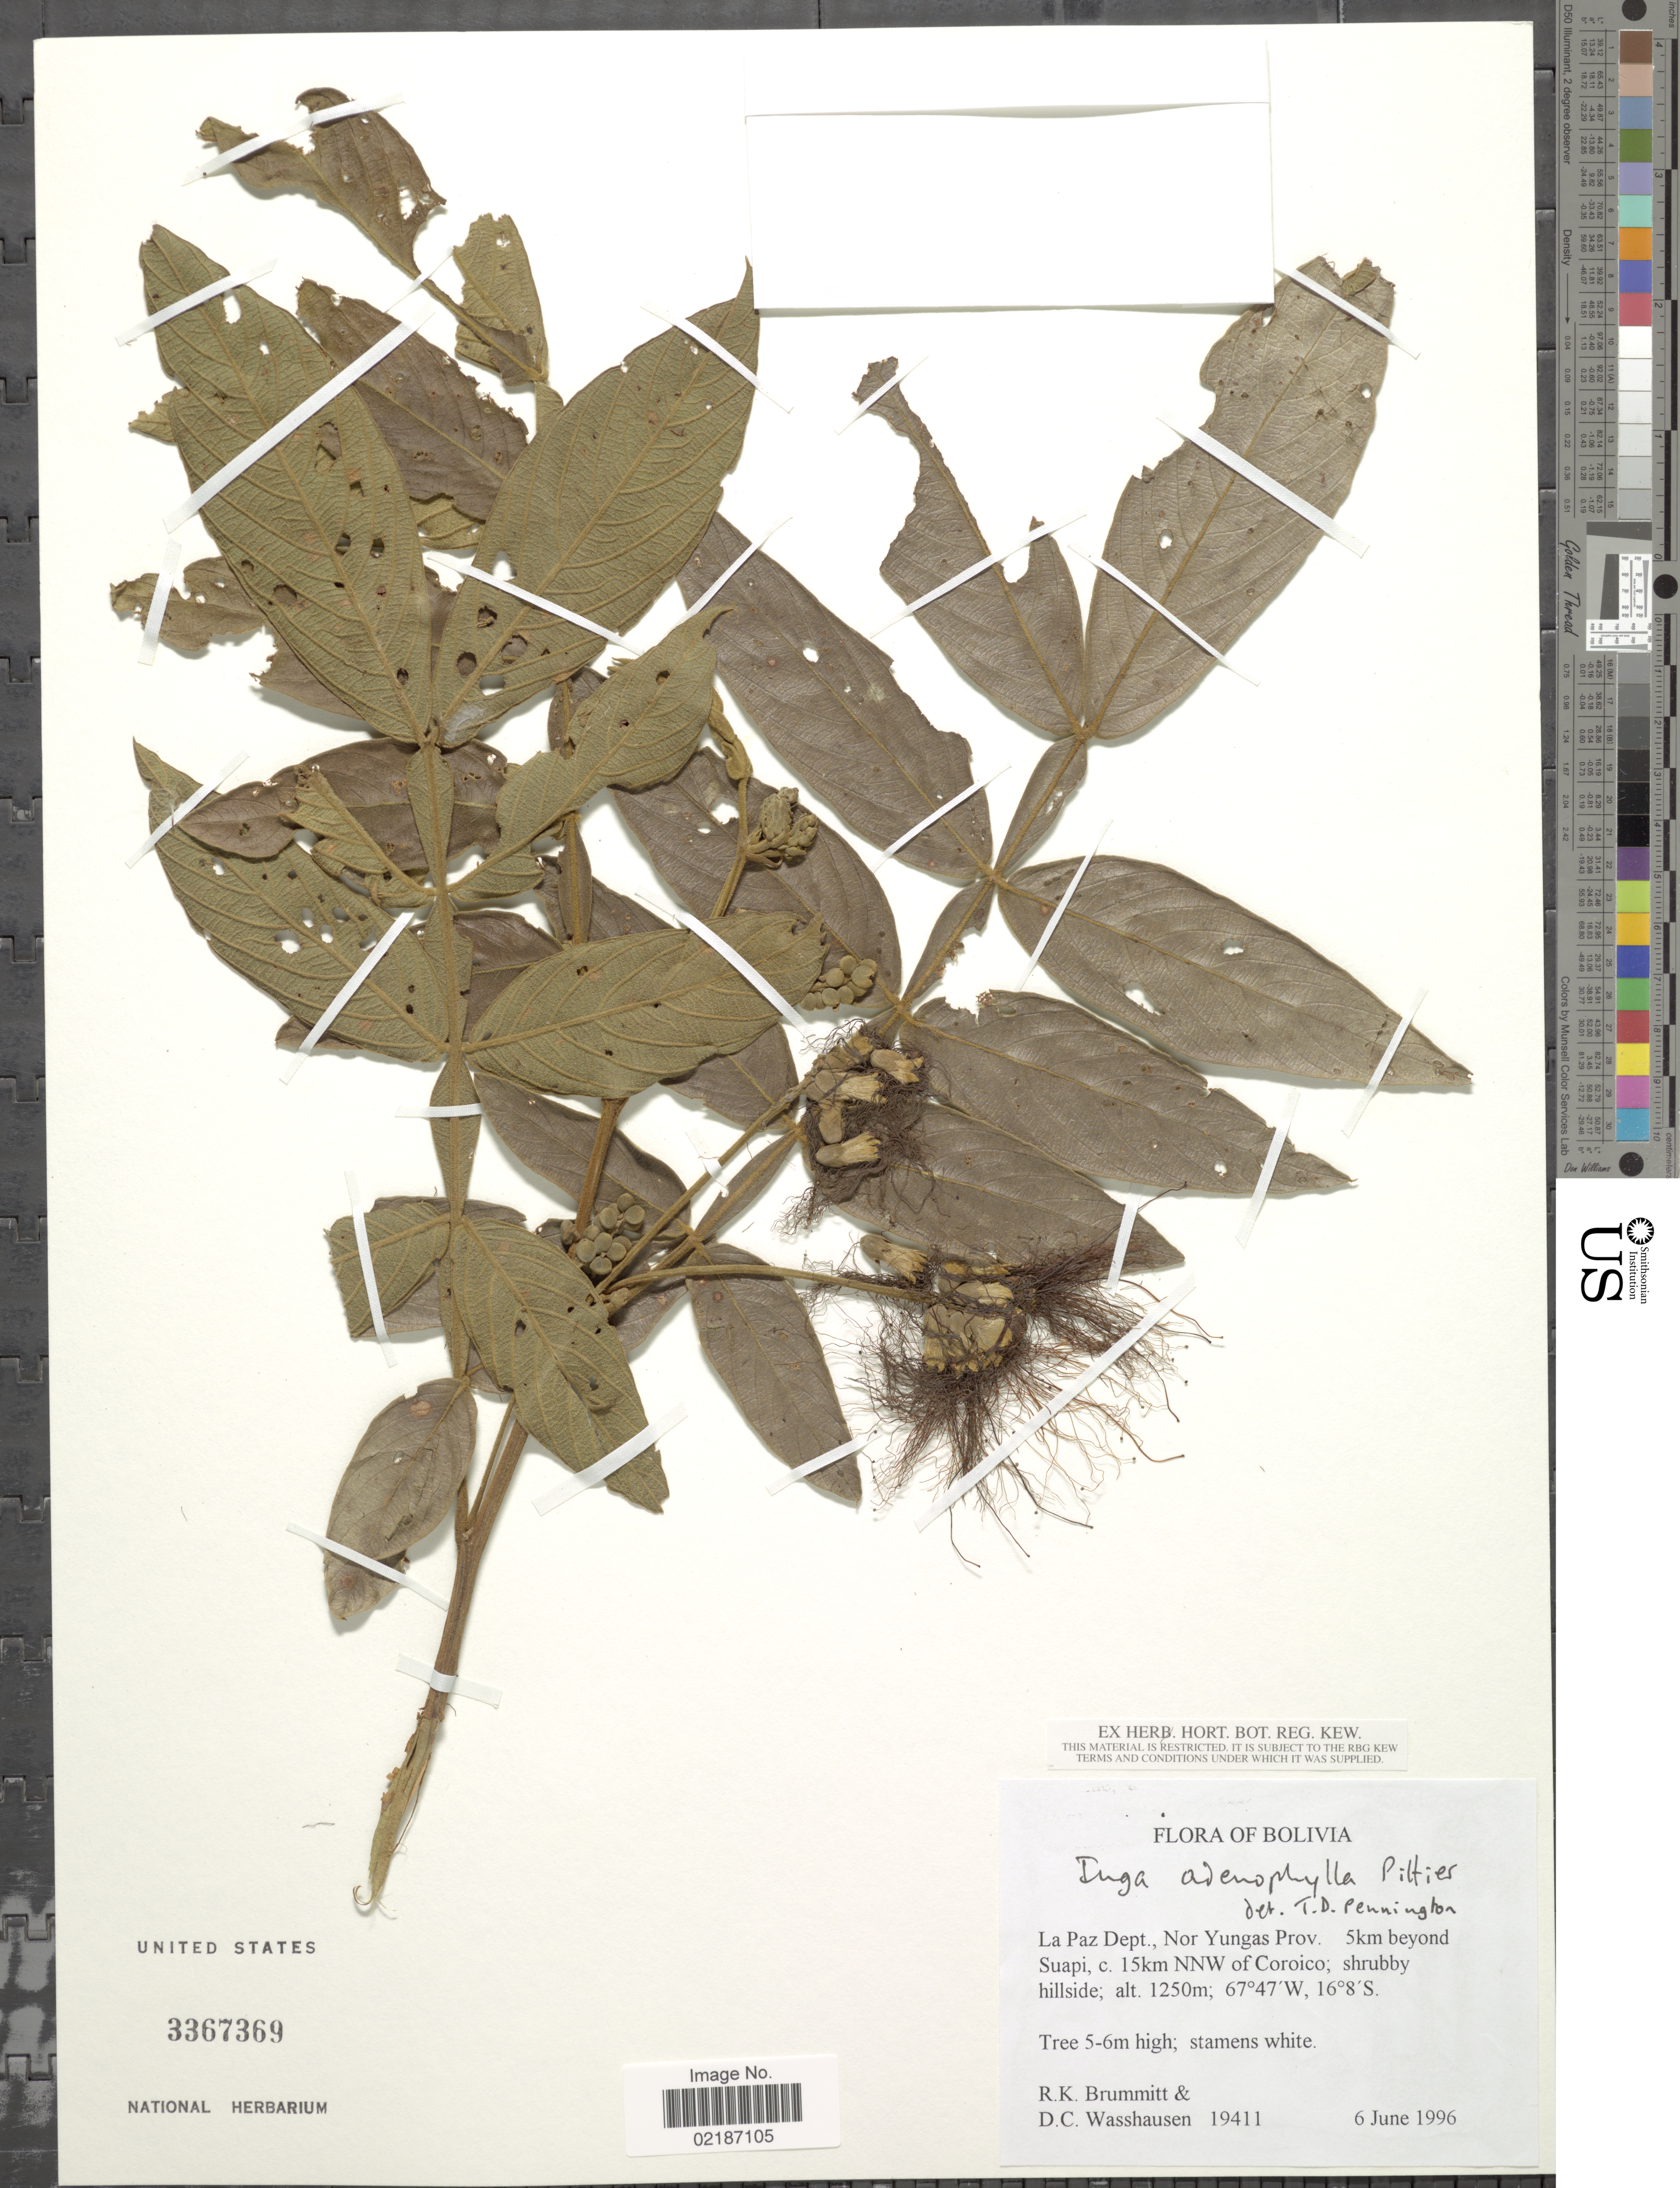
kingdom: Plantae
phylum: Tracheophyta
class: Magnoliopsida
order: Fabales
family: Fabaceae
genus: Inga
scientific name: Inga adenophylla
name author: Pittier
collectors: R. Brummitt & D. C. Wasshausen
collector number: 19411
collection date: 1996-06-06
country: Bolivia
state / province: La Paz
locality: Nord Yungas Prov., 5 km beyond Suapi, c. 15 km NNW of Coroico; shrubby hillside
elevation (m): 1250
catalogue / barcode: US 3367369